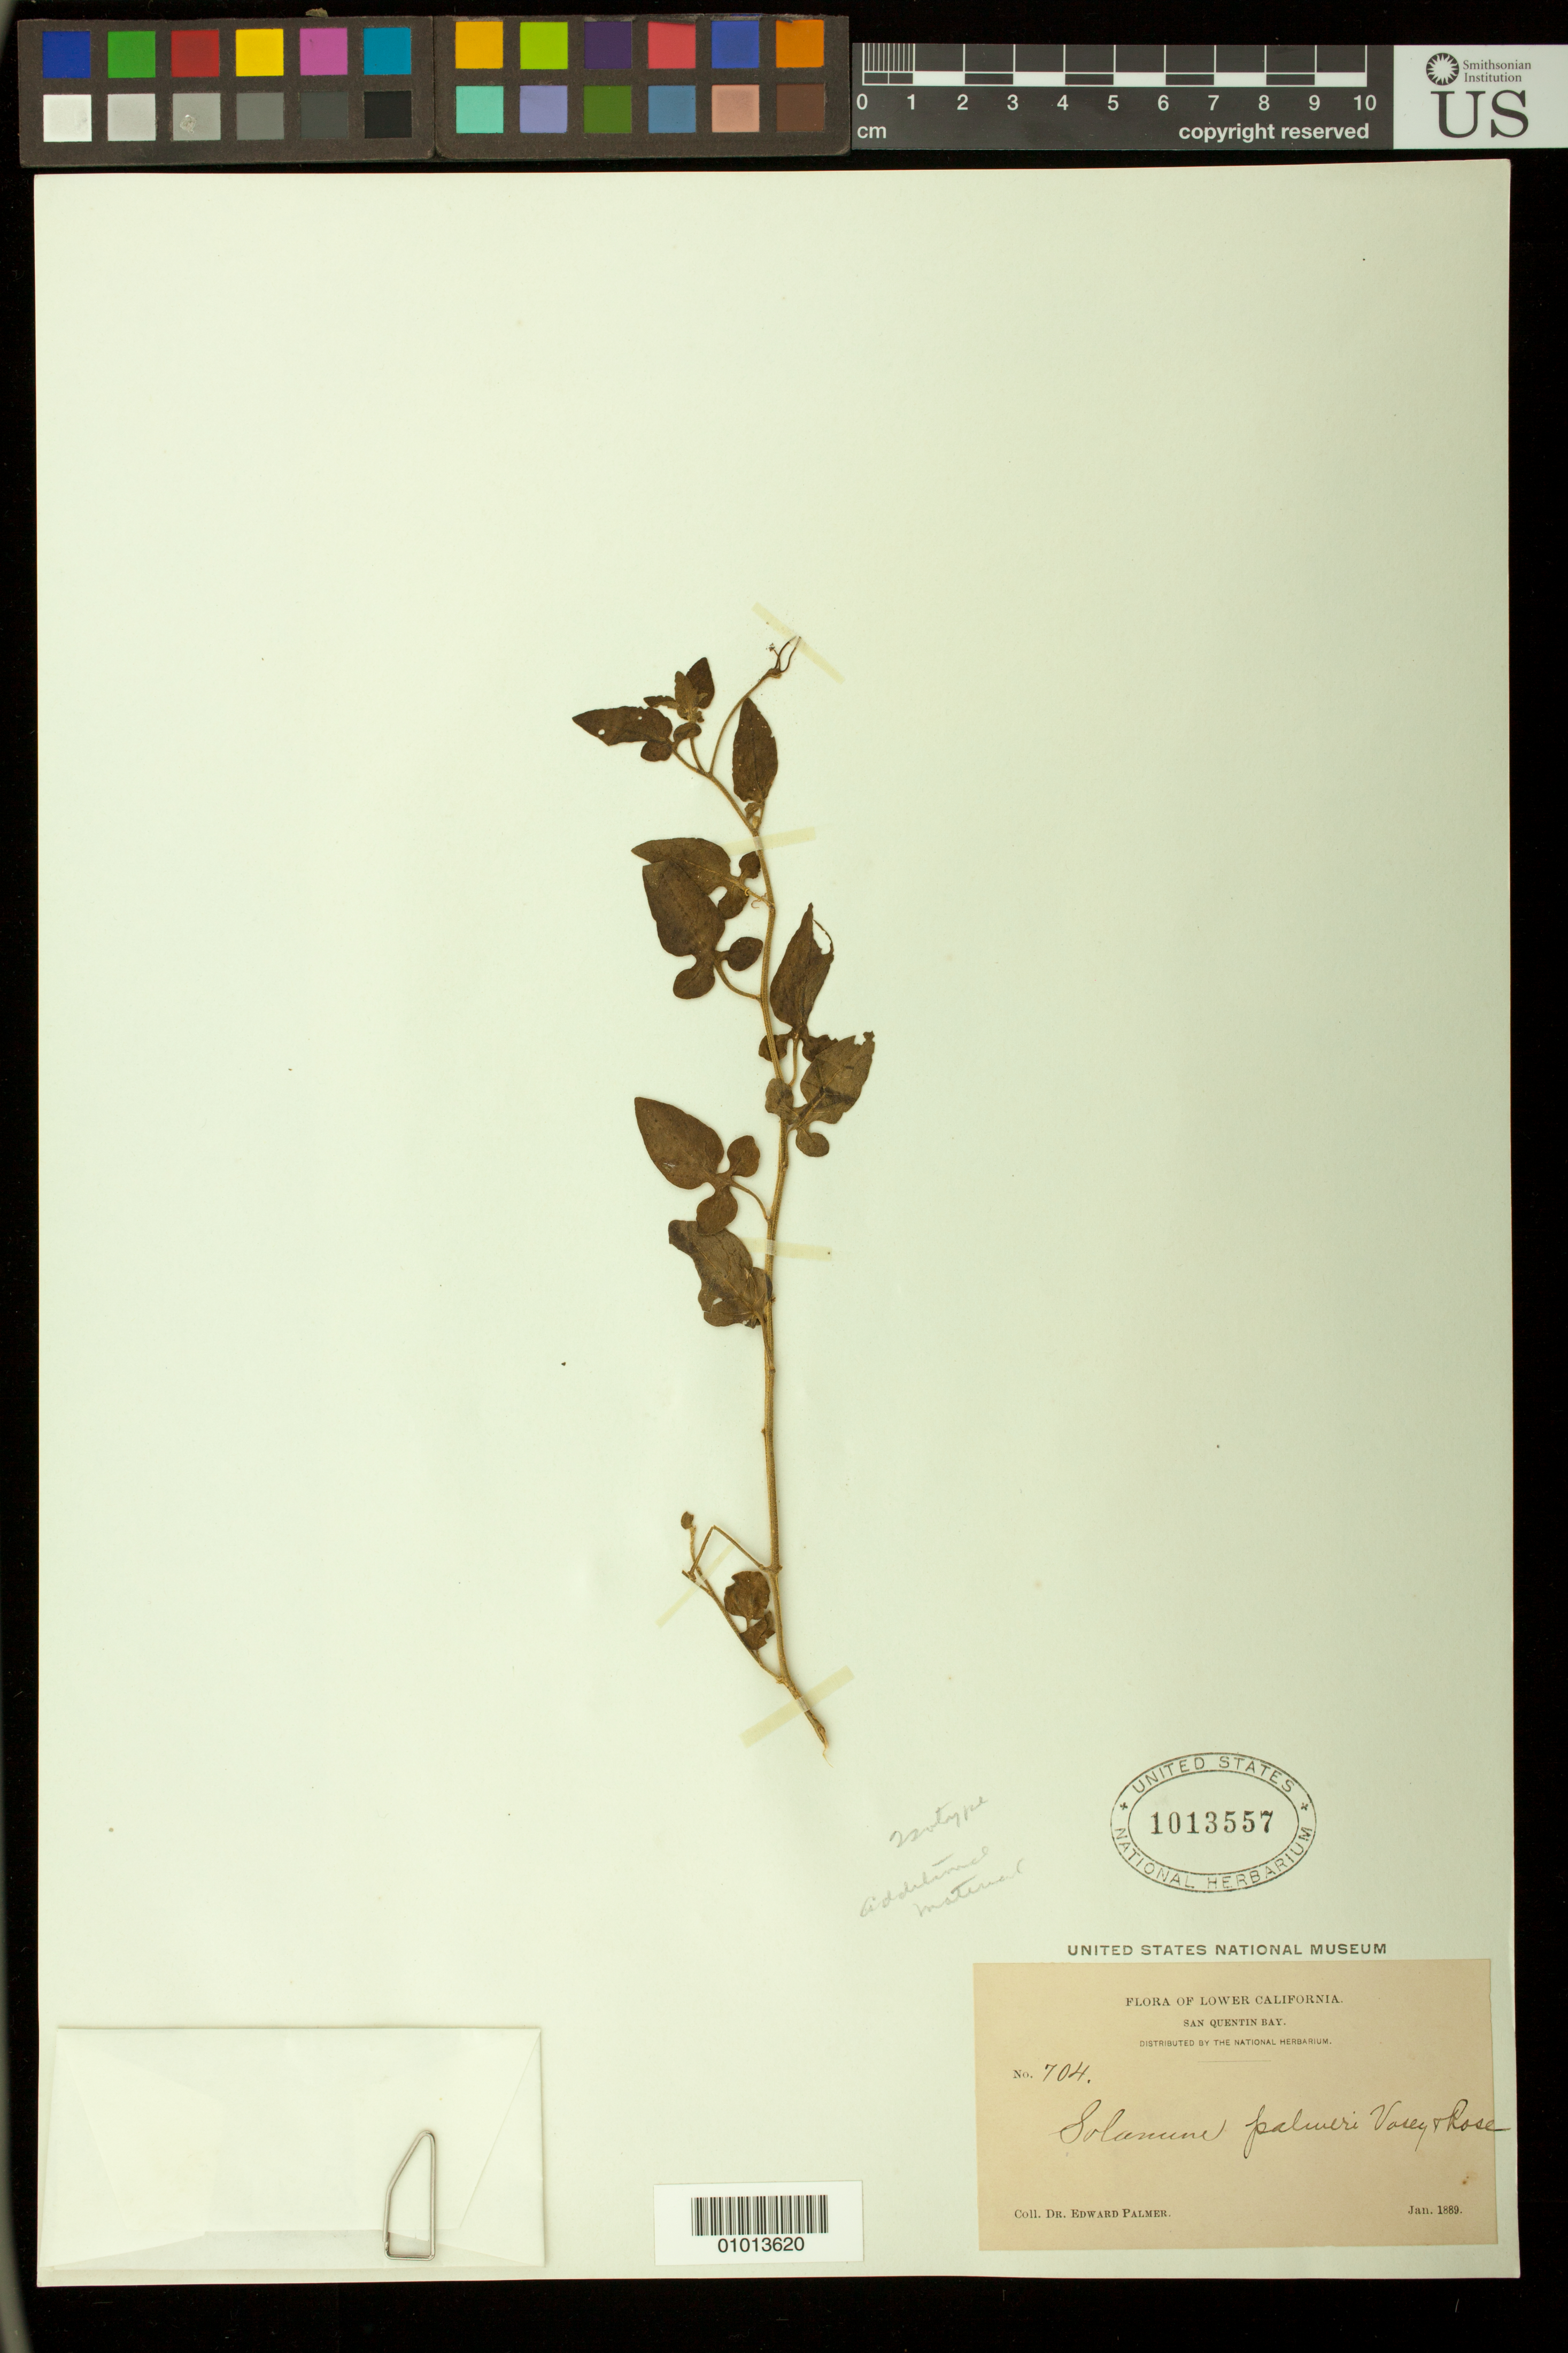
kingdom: Plantae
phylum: Tracheophyta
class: Magnoliopsida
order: Solanales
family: Solanaceae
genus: Solanum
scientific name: Solanum palmeri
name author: Vasey & Rose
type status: Type Collection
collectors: E. Palmer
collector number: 704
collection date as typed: Jan 1889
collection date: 1889-01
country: Mexico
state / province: Baja California Norte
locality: San Quentin Bay.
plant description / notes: Presumably a duplicate of the type collection, but date on this label is Jan. 1889 (type collection, as cited and labeled on other sheets, is Feb. 1889).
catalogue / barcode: US 1013557